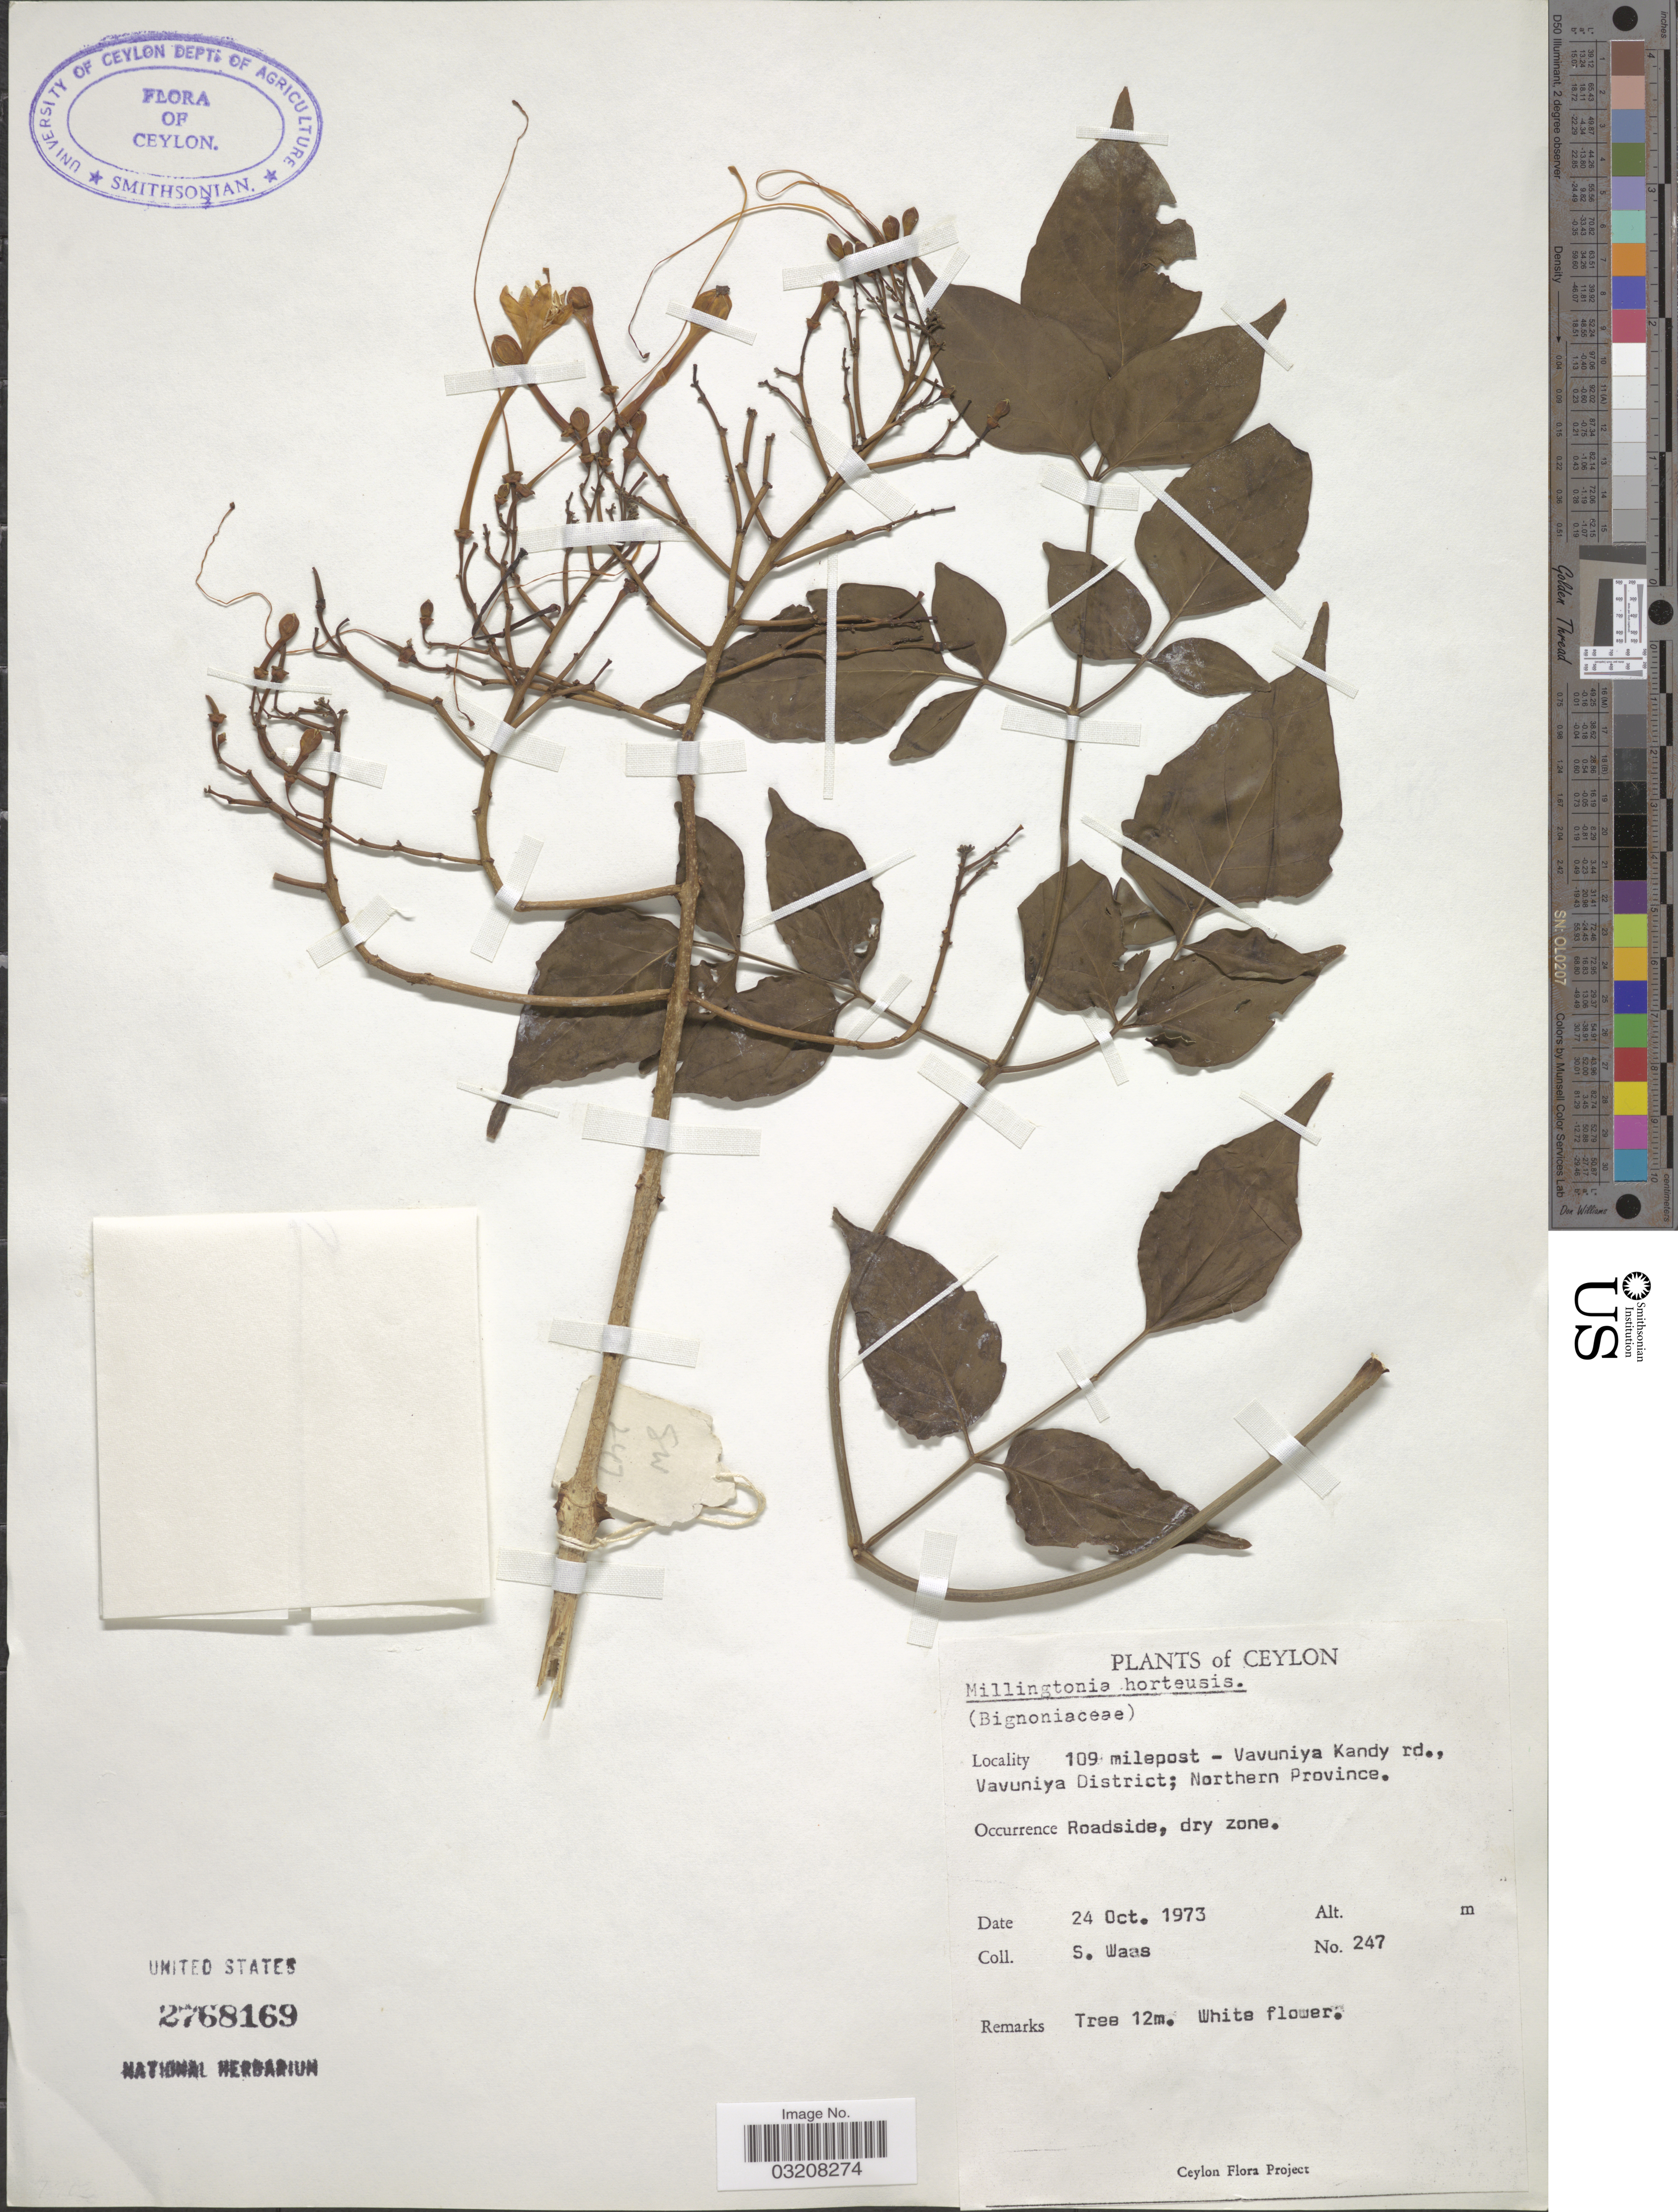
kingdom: Plantae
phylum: Tracheophyta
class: Magnoliopsida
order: Lamiales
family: Bignoniaceae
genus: Millingtonia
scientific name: Millingtonia hortensis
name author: L. f.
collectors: S. Waas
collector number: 247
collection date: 1973-10-24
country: Sri Lanka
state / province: Northern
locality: Ceylon. 109 milepost - Vavuniya Kandy rd., Vavuniya District; Northern Province. Roadside, dry zone.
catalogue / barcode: US 2768169